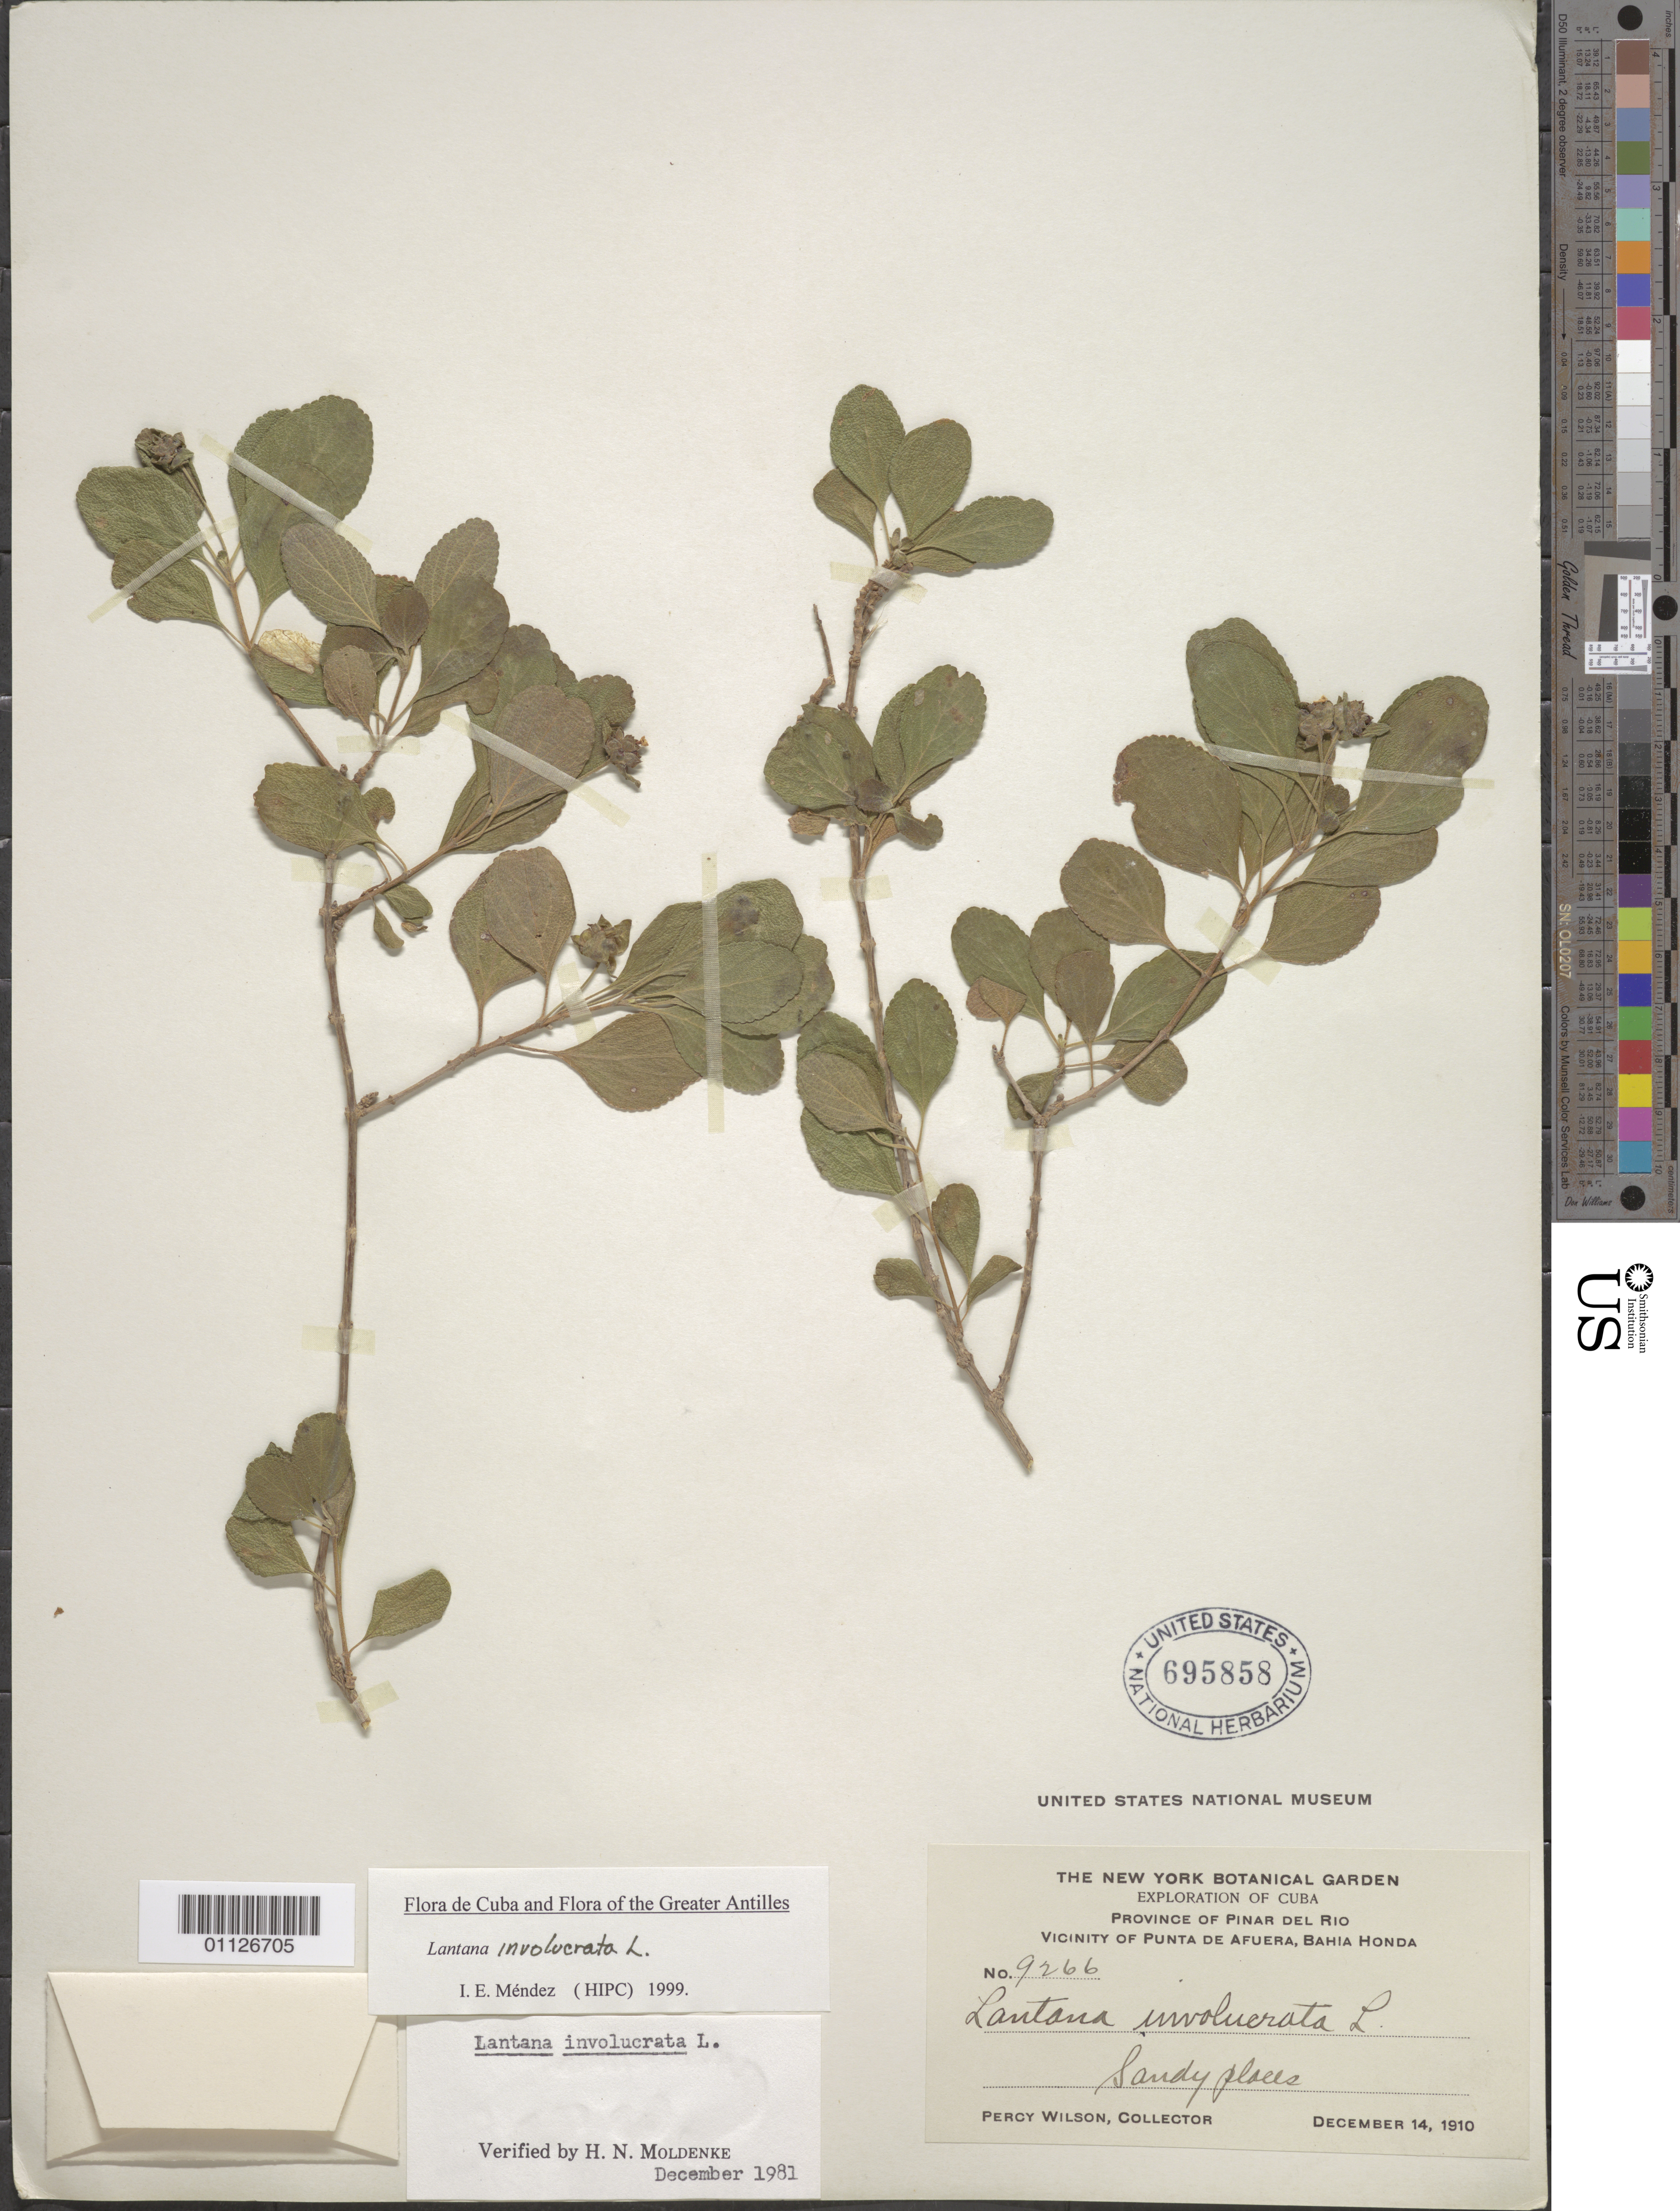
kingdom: Plantae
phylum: Tracheophyta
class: Magnoliopsida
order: Lamiales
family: Verbenaceae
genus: Lantana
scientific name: Lantana involucrata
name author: L.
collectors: P. Wilson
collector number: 9266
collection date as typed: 14 Dec 1910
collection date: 1910-12-14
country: Cuba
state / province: Pinar del Rio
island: Cuba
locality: Vicinity of Punta de Afuera, Bahia Honda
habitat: sandy places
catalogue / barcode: US 695858